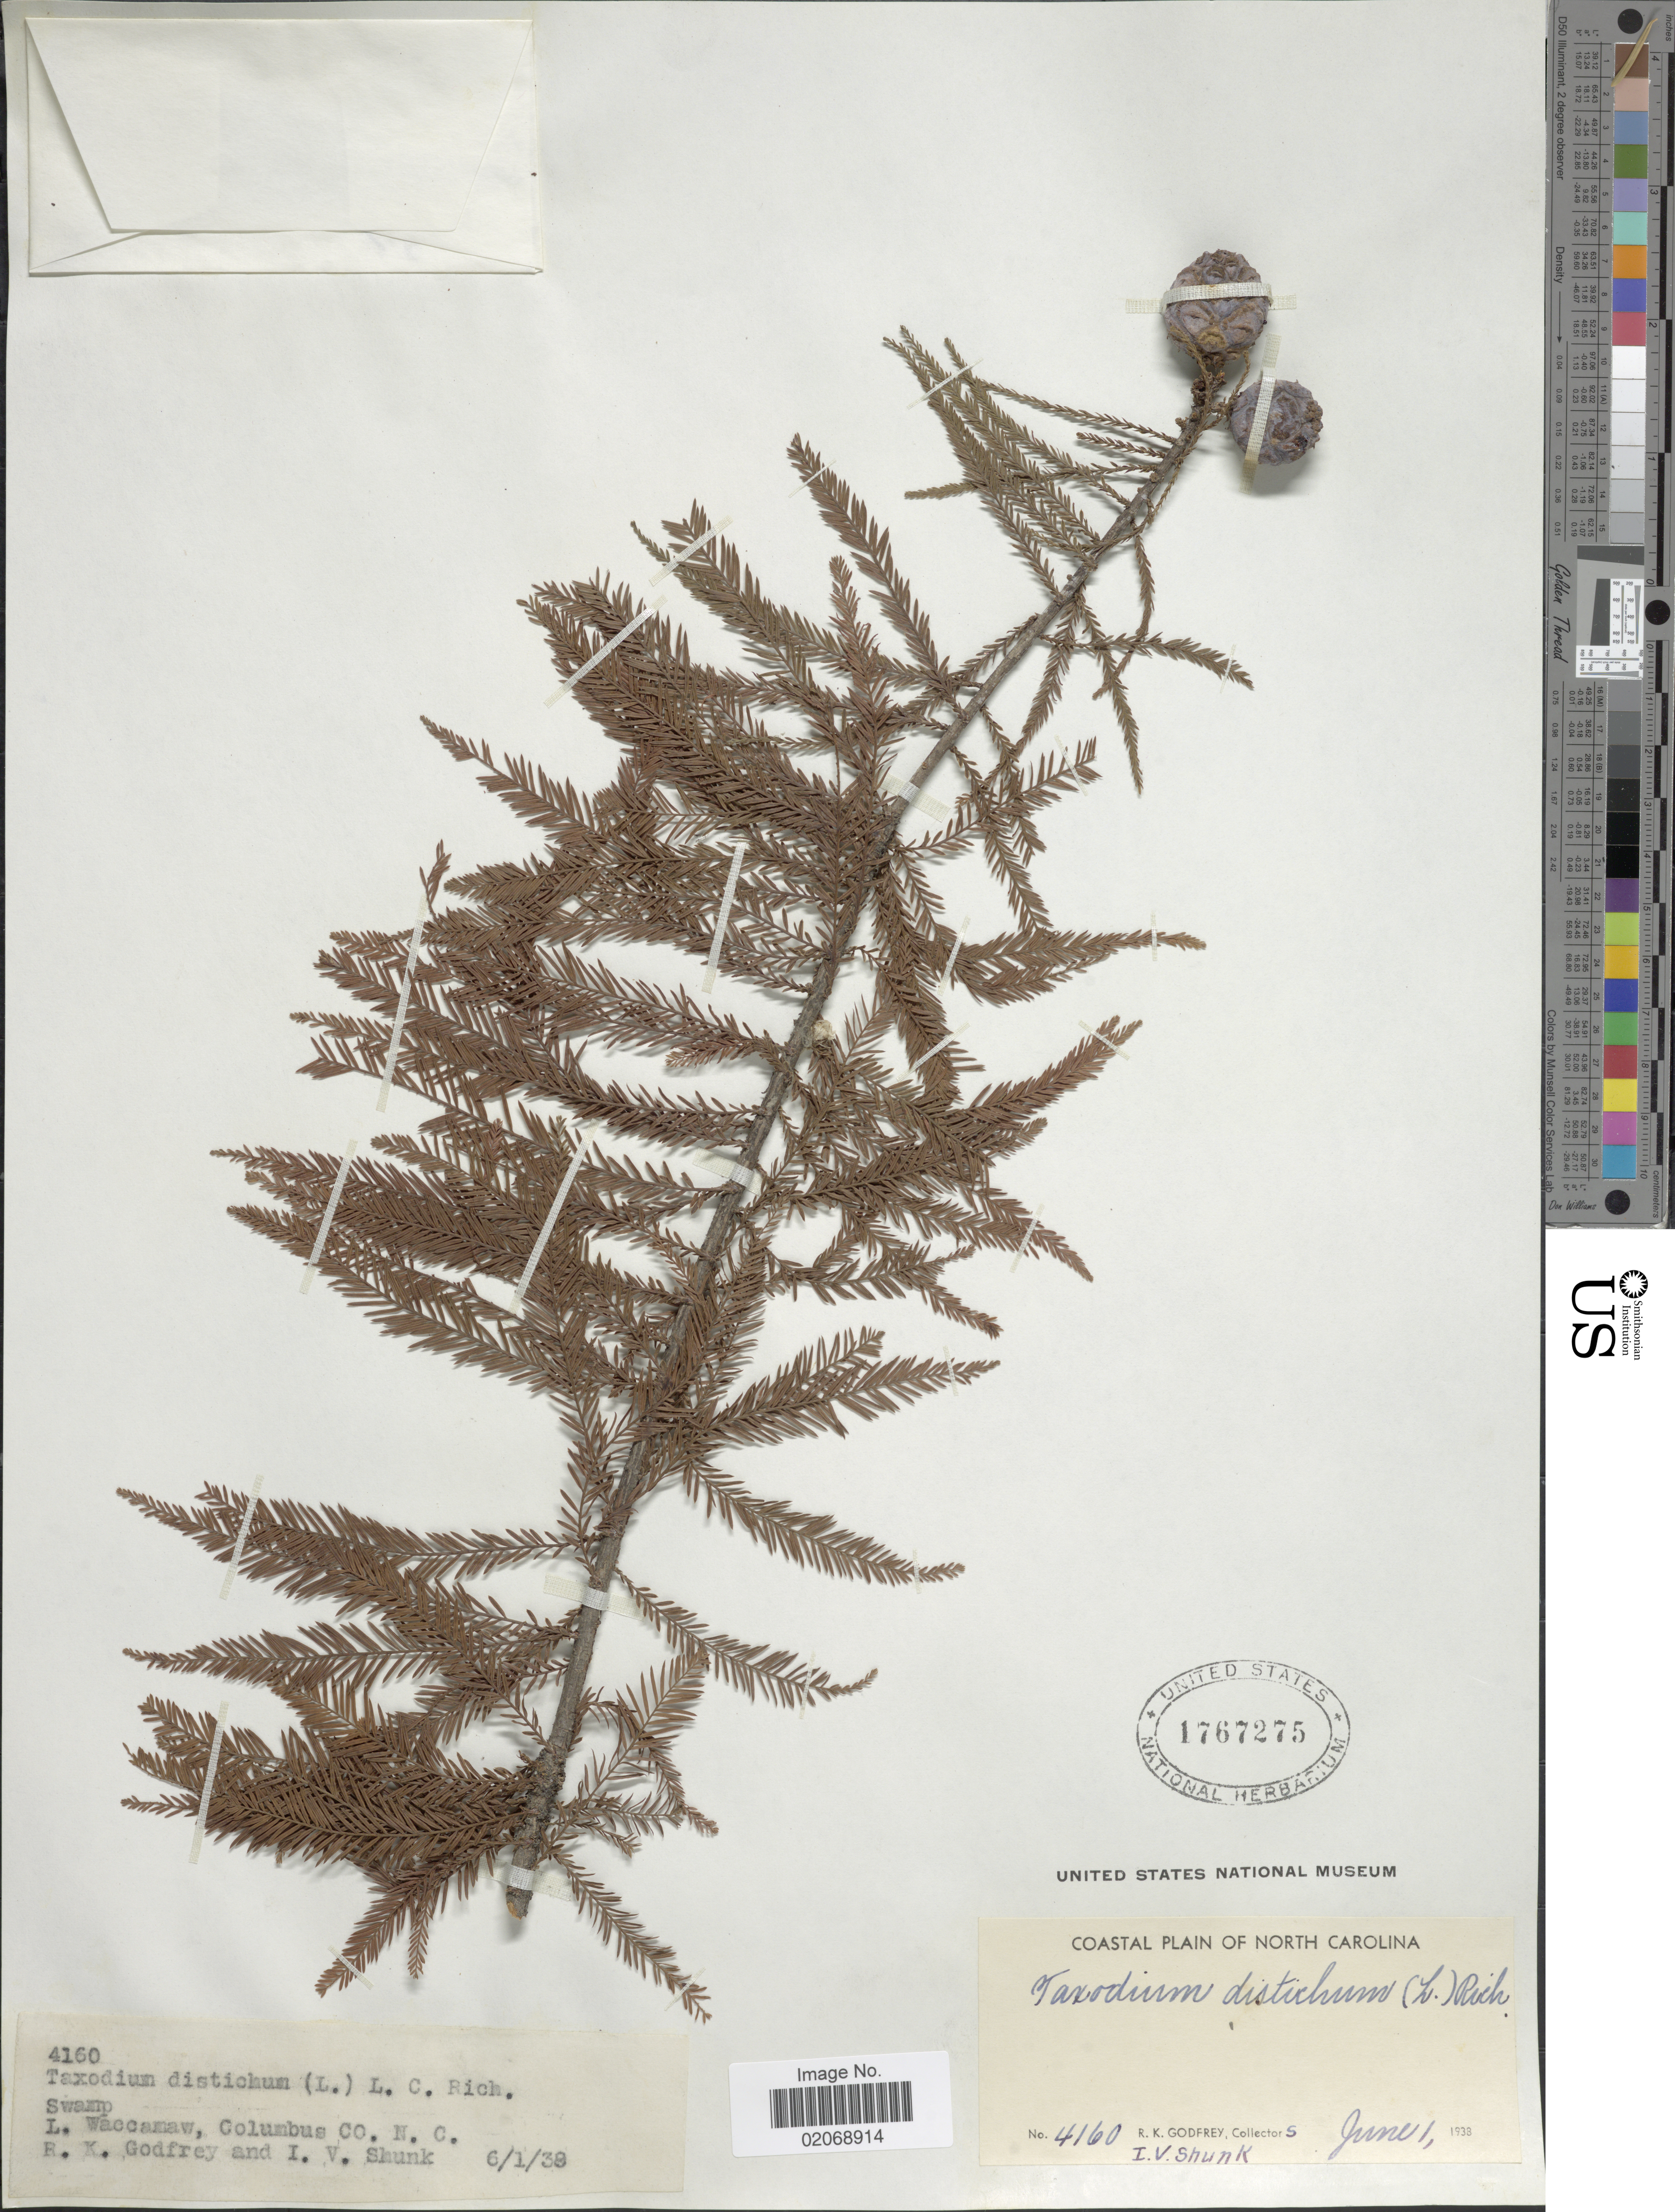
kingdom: Plantae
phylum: Tracheophyta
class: Pinopsida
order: Pinales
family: Cupressaceae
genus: Taxodium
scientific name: Taxodium distichum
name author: (L.) Rich.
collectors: R. K. Godfrey & I. Shunk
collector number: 4160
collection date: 1938-06-01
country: United States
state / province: North Carolina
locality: L. Waccamaw, Columbus Co.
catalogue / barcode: US 1767275